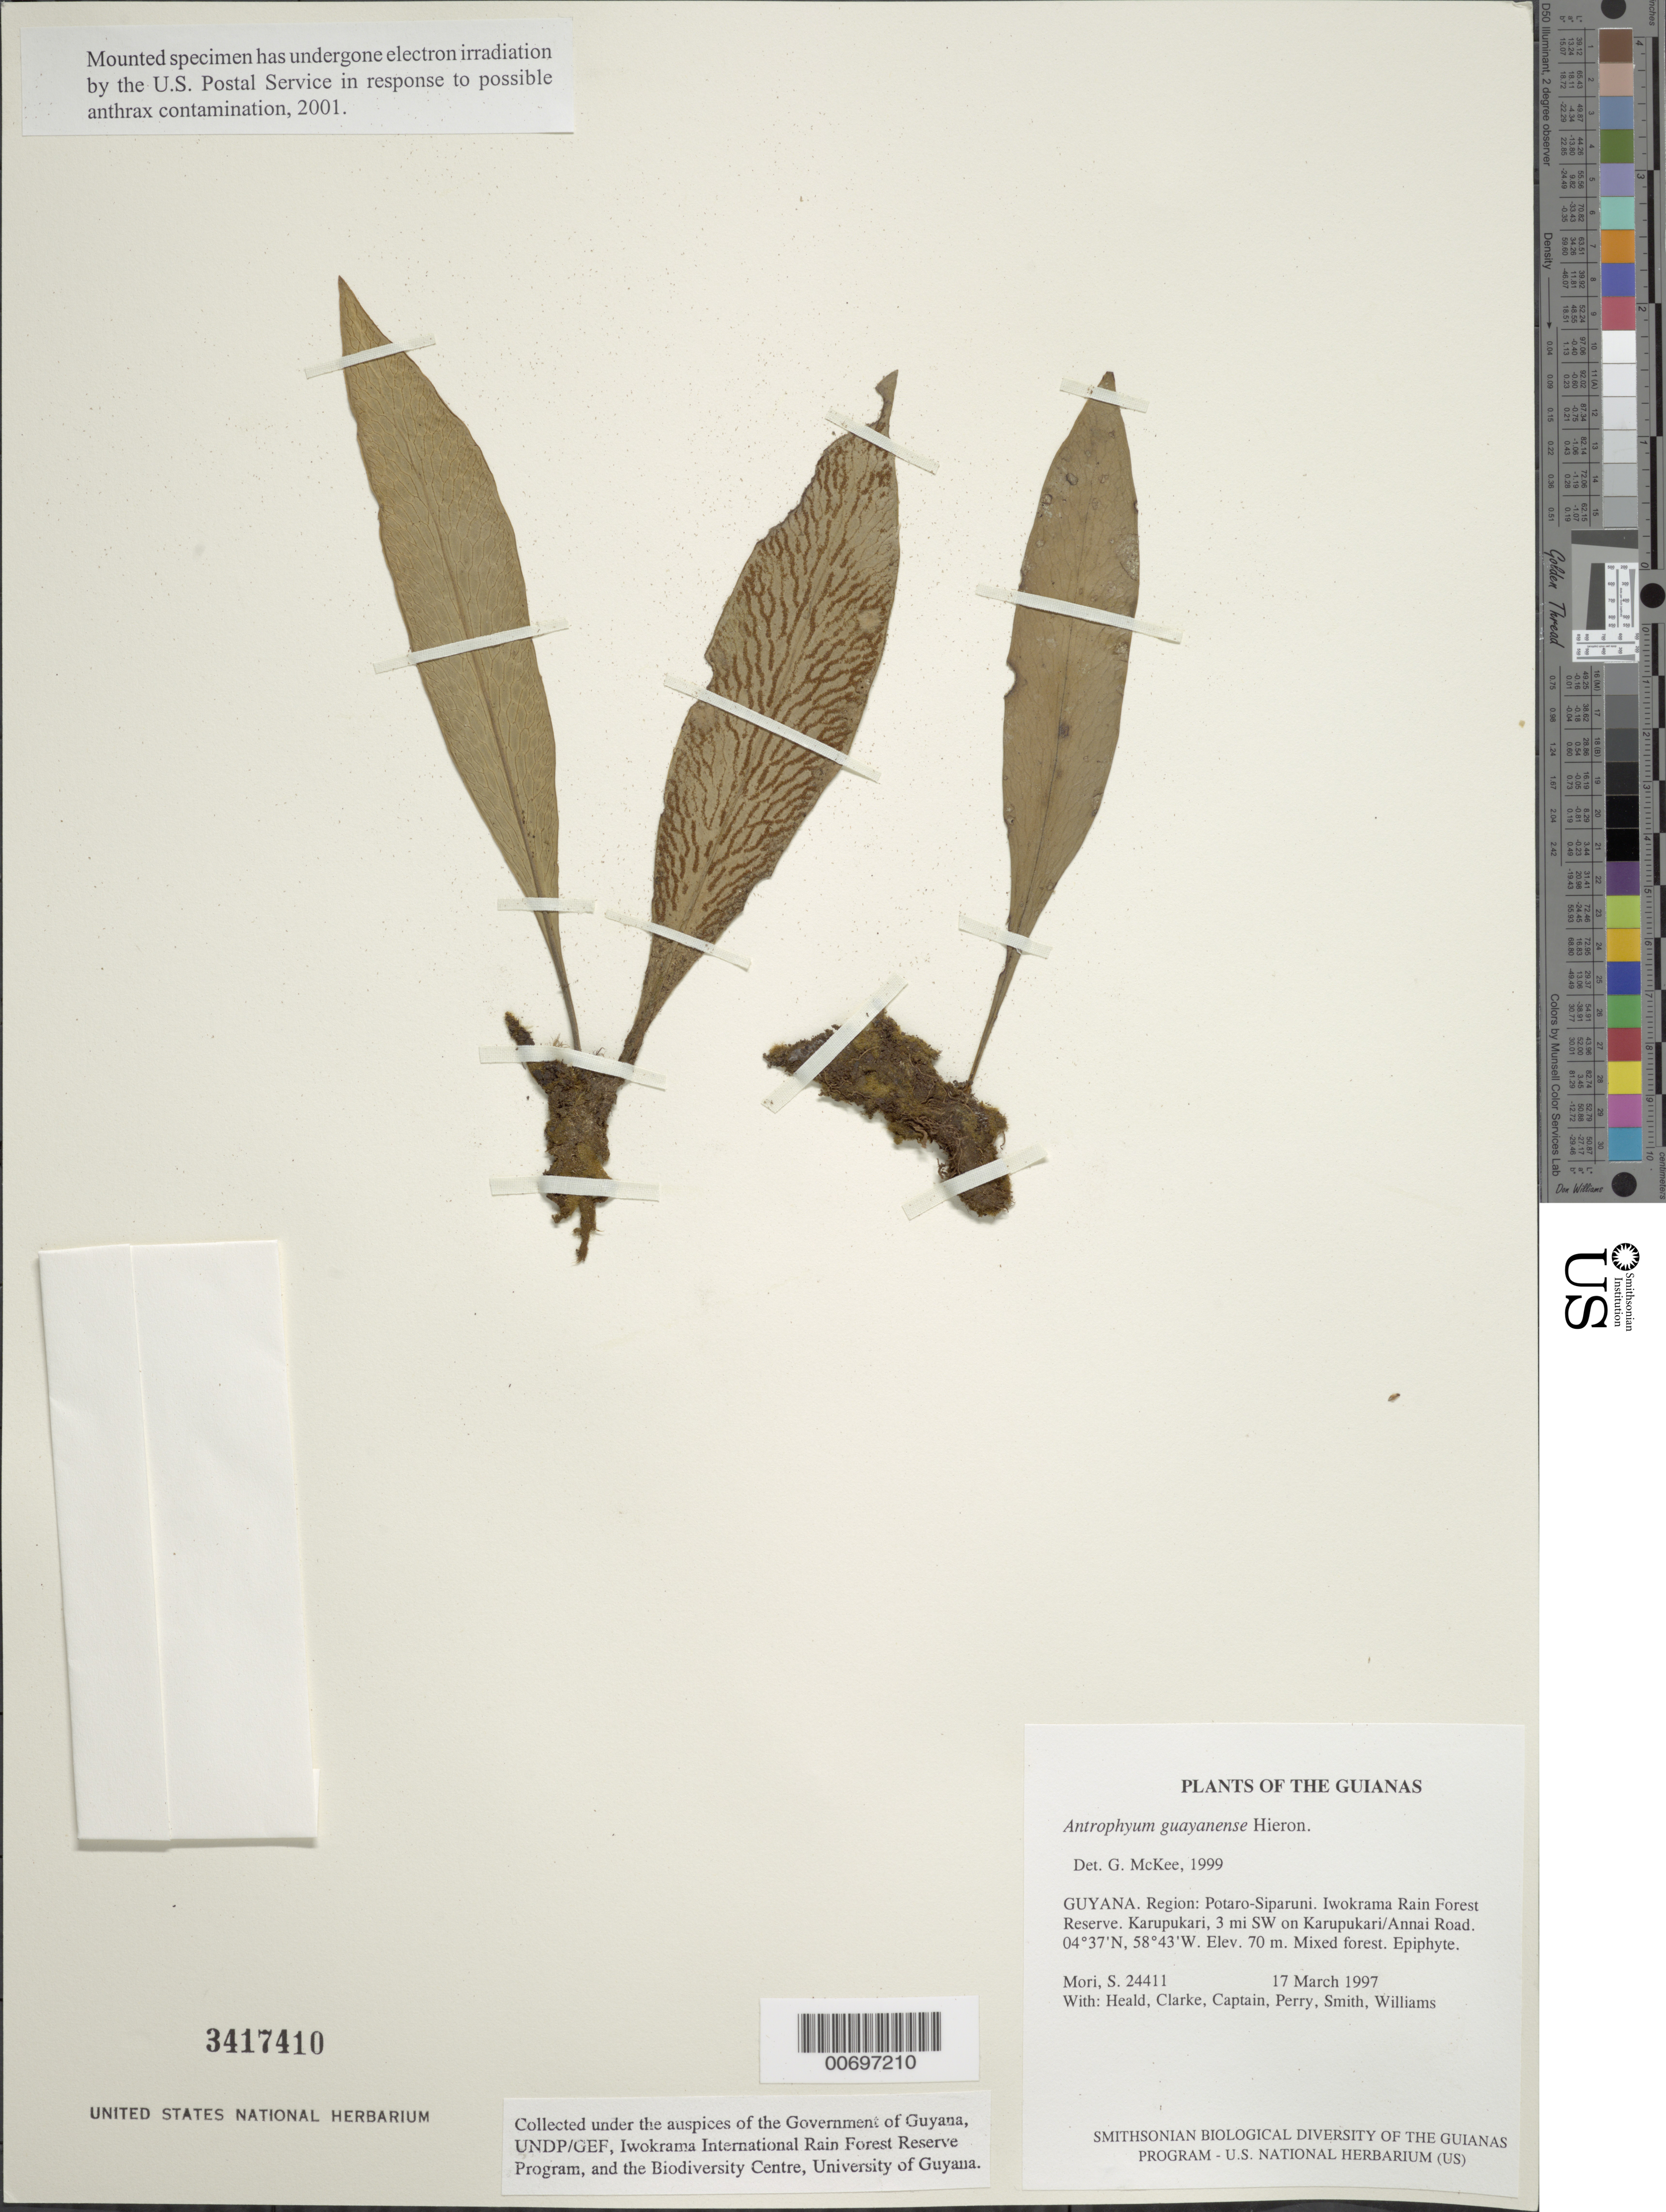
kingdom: Plantae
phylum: Tracheophyta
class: Polypodiopsida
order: Polypodiales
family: Pteridaceae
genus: Polytaenium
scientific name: Polytaenium guayanense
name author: (Hieron.) Alston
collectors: S. Mori, S. Heald, D. Clarke, C. Captain, C. Perry, -- Smith & R. Williams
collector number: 24411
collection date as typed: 17 March 1997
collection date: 1997-03-17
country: Guyana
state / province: Potaro-Siparuni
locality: Iwokrama Rain Forest Reserve. Karupukari, 3 mi SW on Karupukari/Annai Road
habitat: Mixed forest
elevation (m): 70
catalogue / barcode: US 3417410